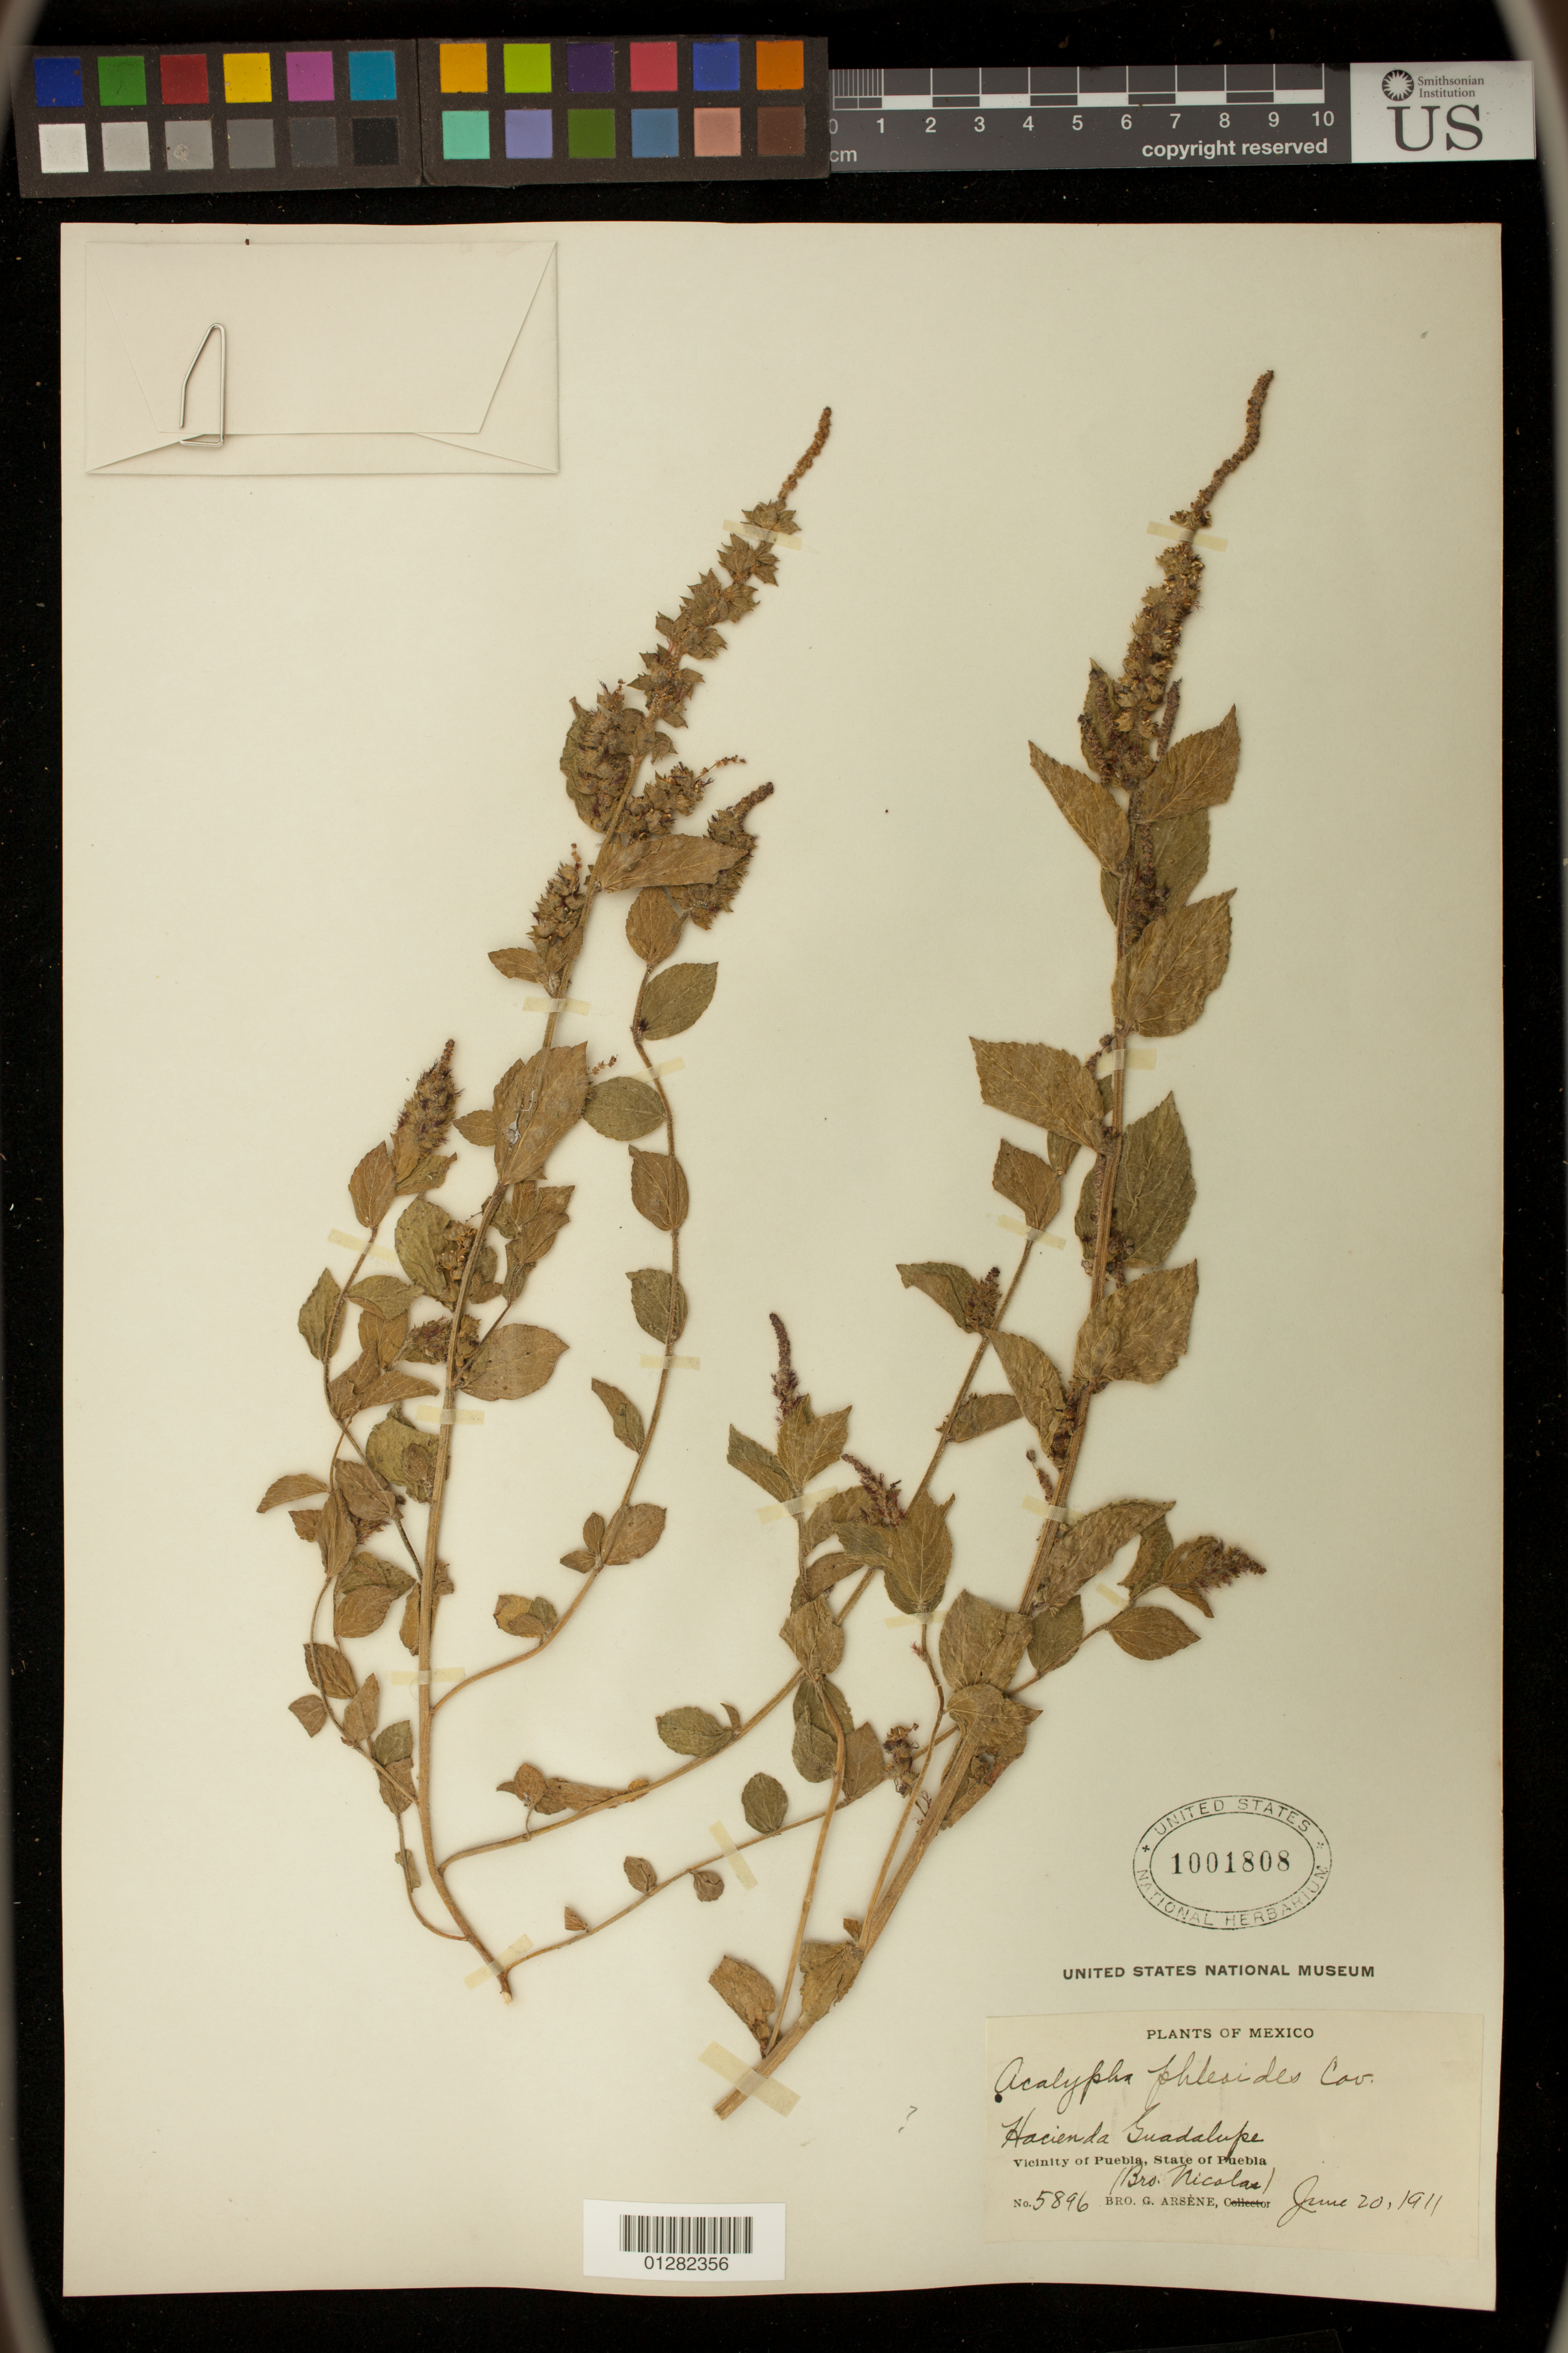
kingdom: Plantae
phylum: Tracheophyta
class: Magnoliopsida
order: Malpighiales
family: Euphorbiaceae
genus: Acalypha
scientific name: Acalypha phleoides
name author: Cav.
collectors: C. L. Smith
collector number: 5896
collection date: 1911-06-20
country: Mexico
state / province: Puebla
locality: Hacienda Guadalupe, Vicinity of Puebla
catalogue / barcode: US 1001808